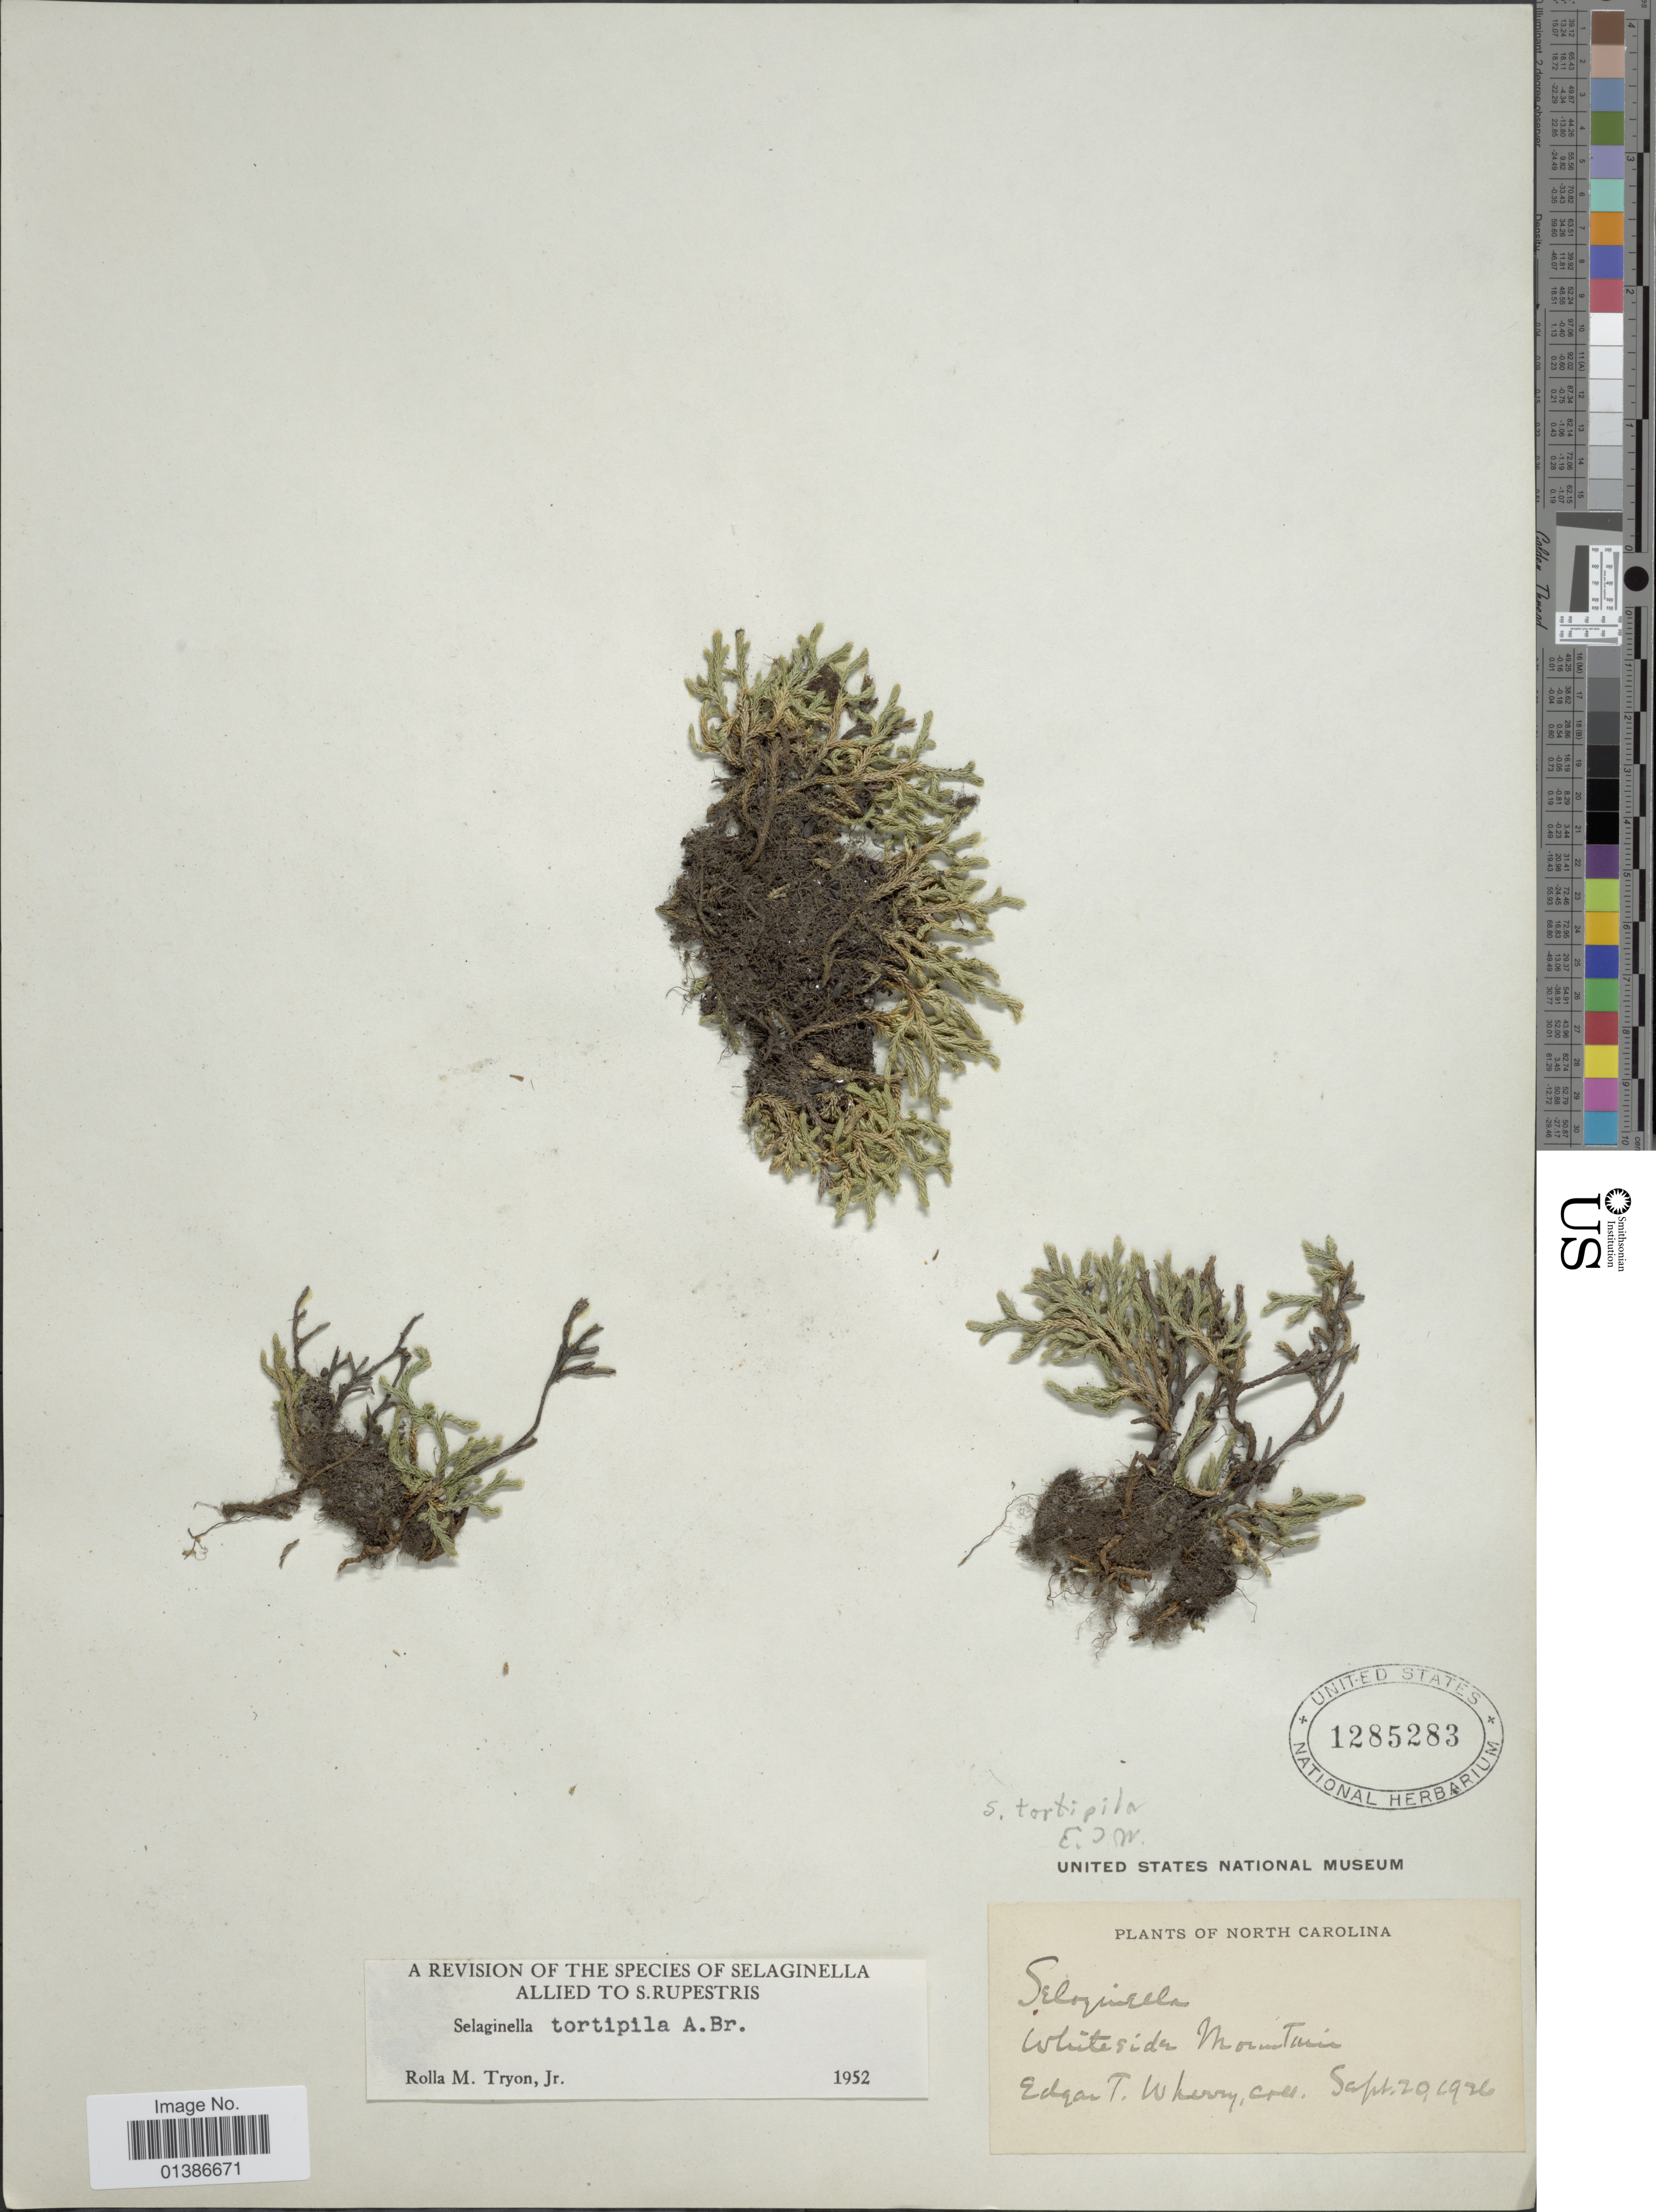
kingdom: Plantae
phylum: Tracheophyta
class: Lycopodiopsida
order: Selaginellales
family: Selaginellaceae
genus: Selaginella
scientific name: Selaginella tortipila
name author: A. Braun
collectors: E. T. Wherry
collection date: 1926-09-20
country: United States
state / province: North Carolina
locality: Whiteside Mountain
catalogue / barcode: US 1285283